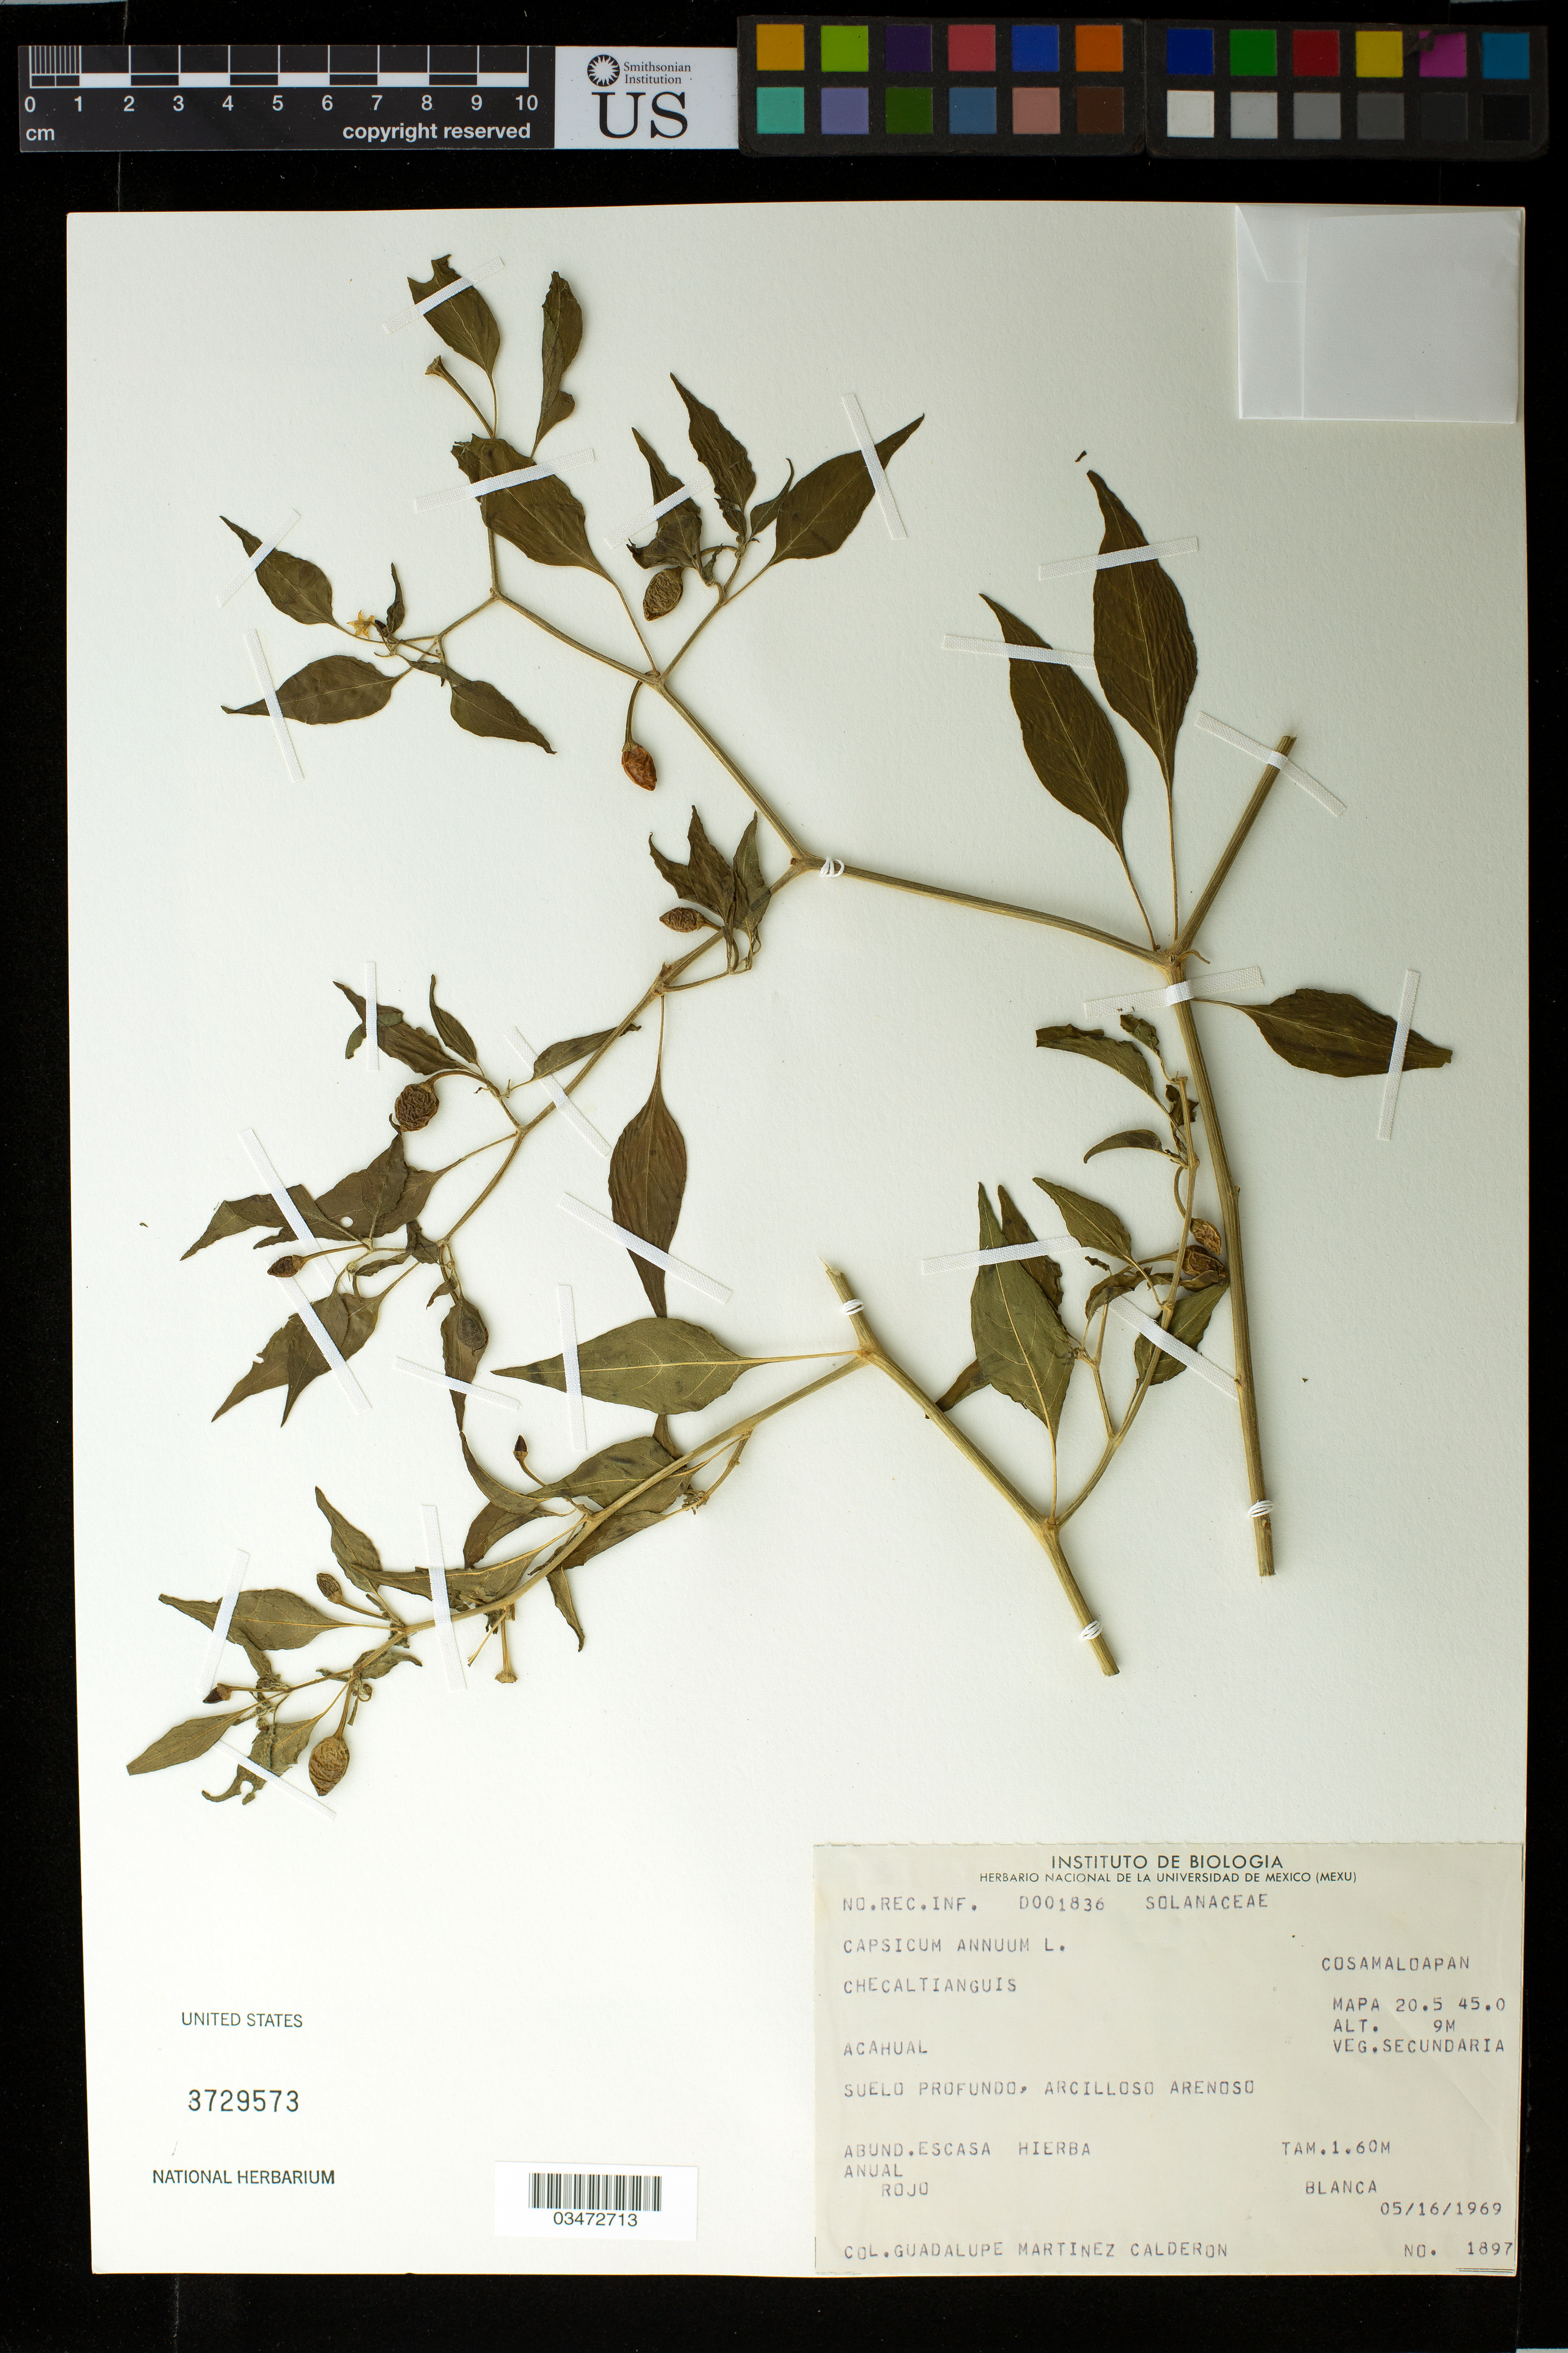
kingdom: Plantae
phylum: Tracheophyta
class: Magnoliopsida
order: Solanales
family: Solanaceae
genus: Capsicum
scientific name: Capsicum annuum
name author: L.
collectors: G. Martínez Calderón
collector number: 1897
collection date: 1969-05-16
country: Mexico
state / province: Veracruz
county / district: Cosamaloapan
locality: Suelo Profundo, Arcilloso Arenoso Mapa 20.5 45.0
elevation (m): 9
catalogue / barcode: US 3729573